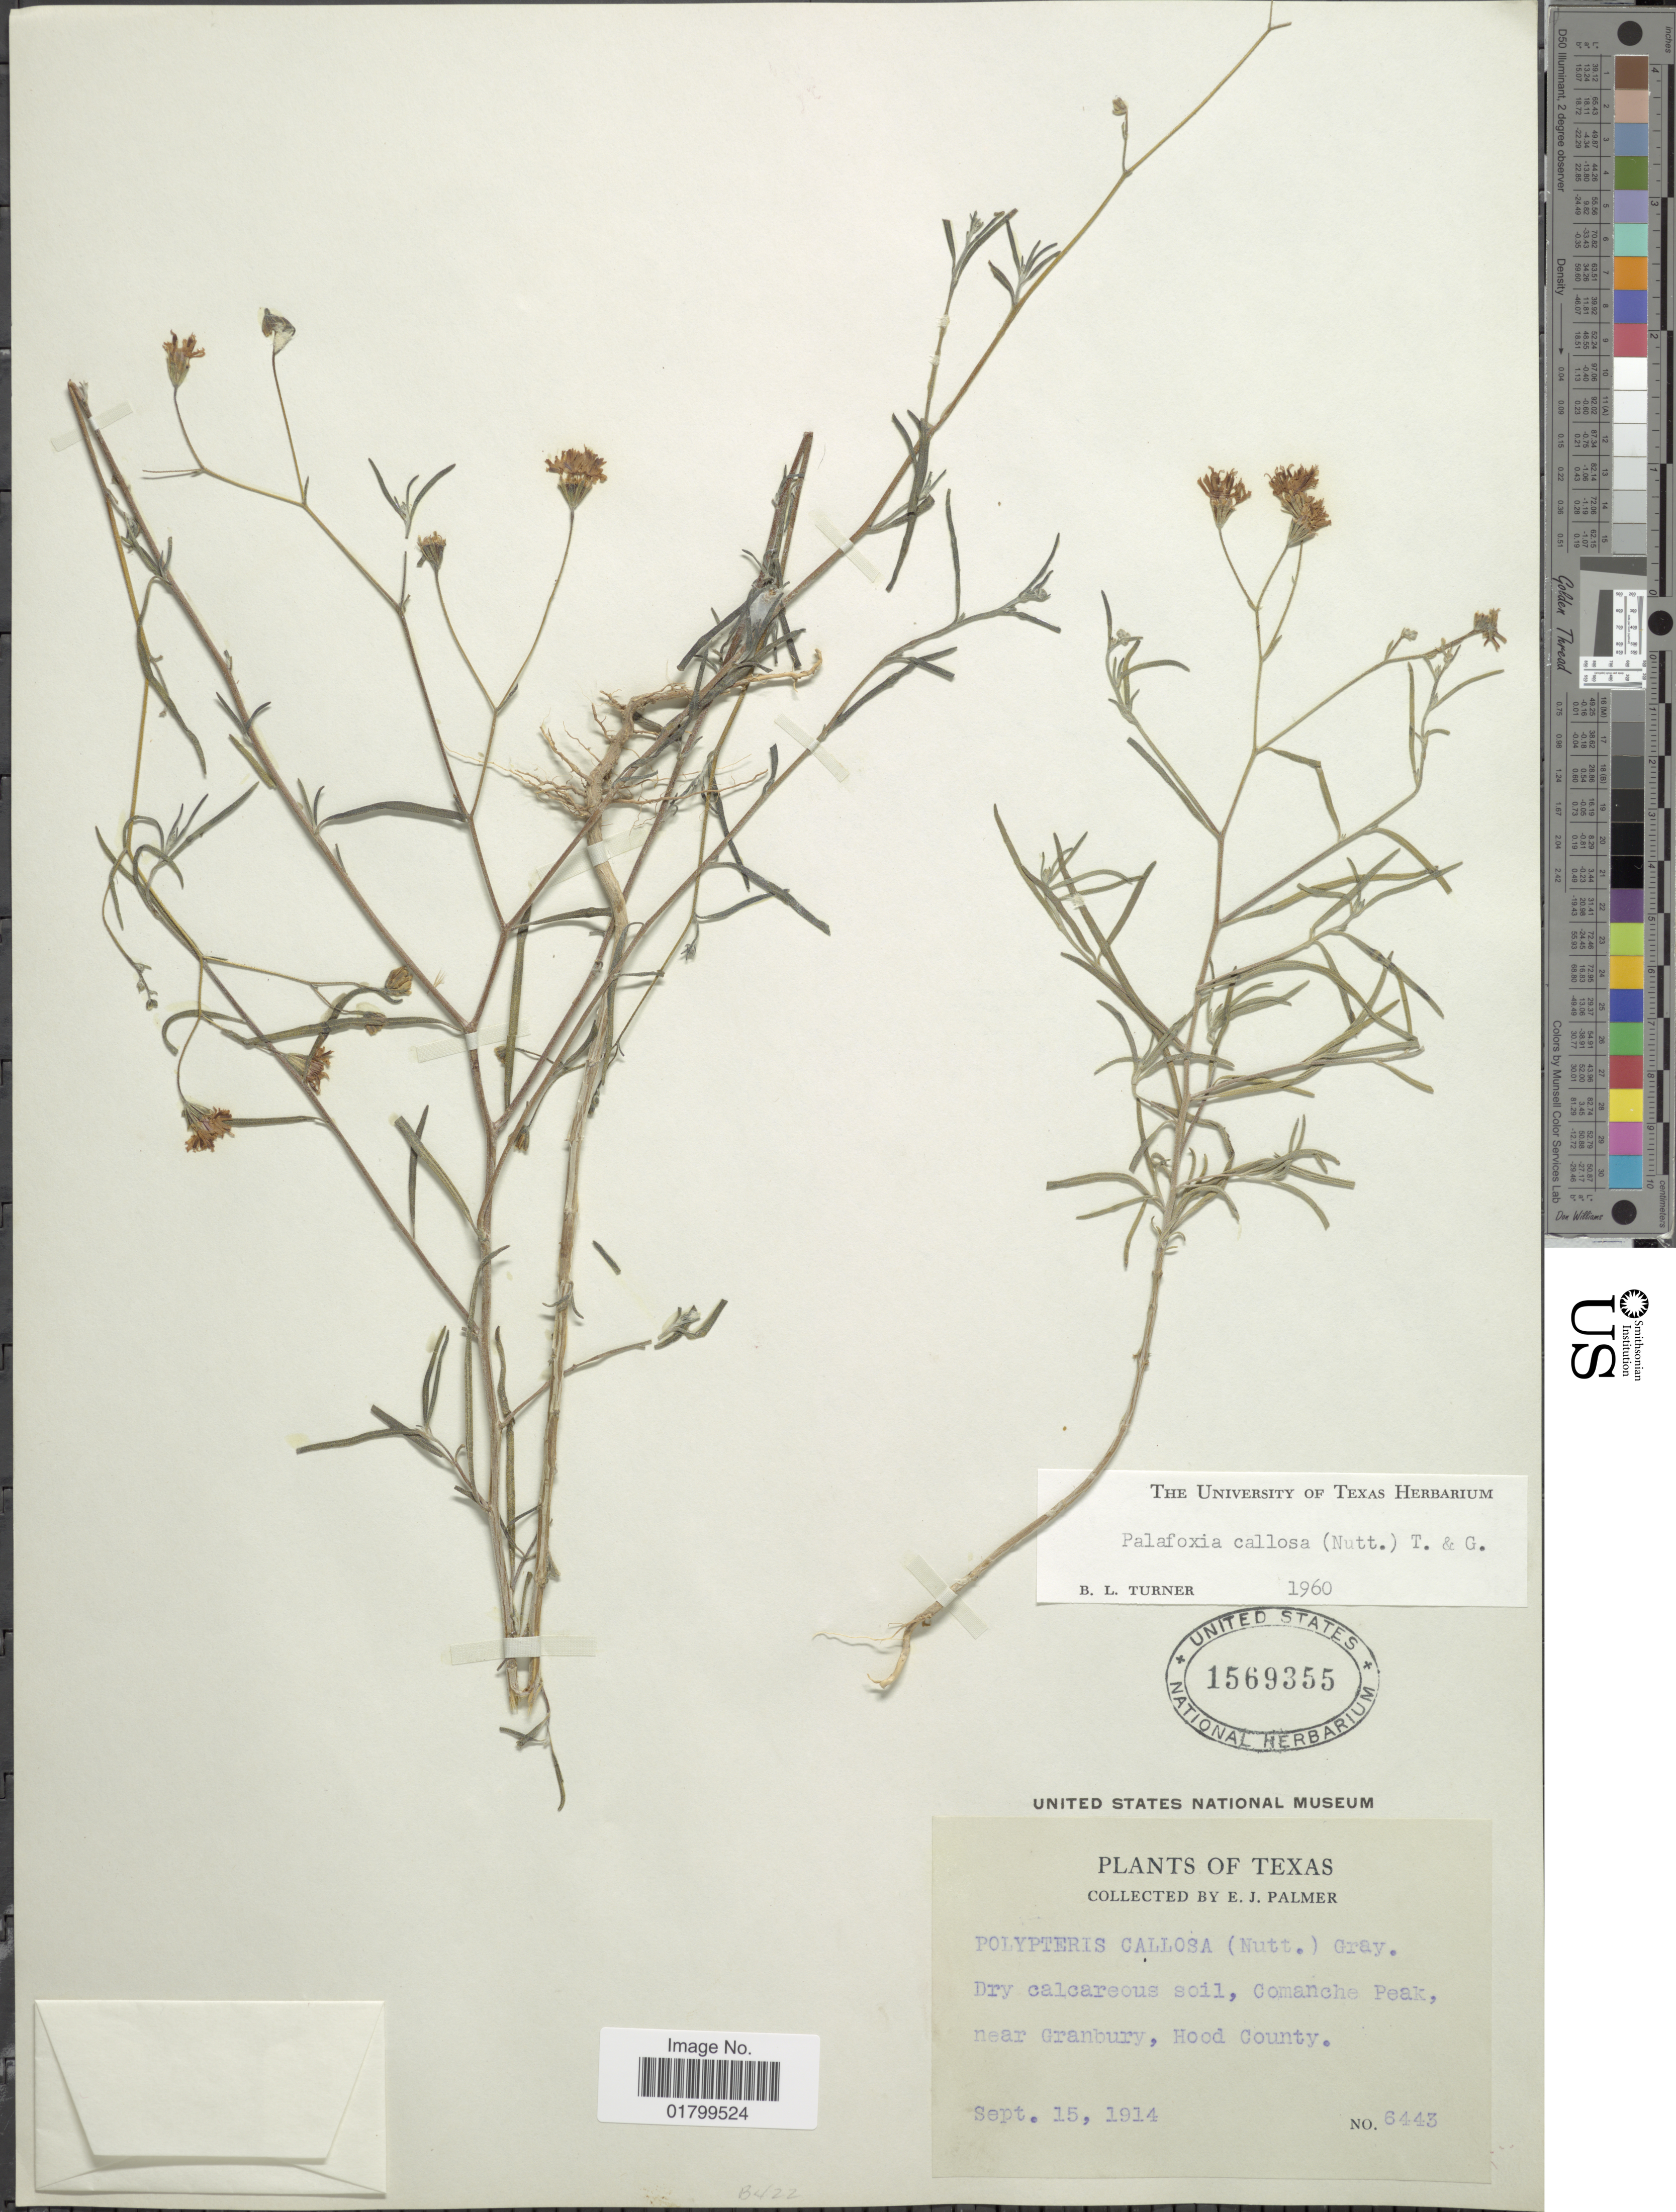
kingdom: Plantae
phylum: Tracheophyta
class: Magnoliopsida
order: Asterales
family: Asteraceae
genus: Palafoxia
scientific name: Palafoxia callosa var. callosa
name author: (Nutt.) Torr. & A. Gray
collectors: E. J. Palmer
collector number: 6443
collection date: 1914-09-15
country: United States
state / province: Texas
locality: Comancha Peak, near Granburry, Hood County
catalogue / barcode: US 1569355